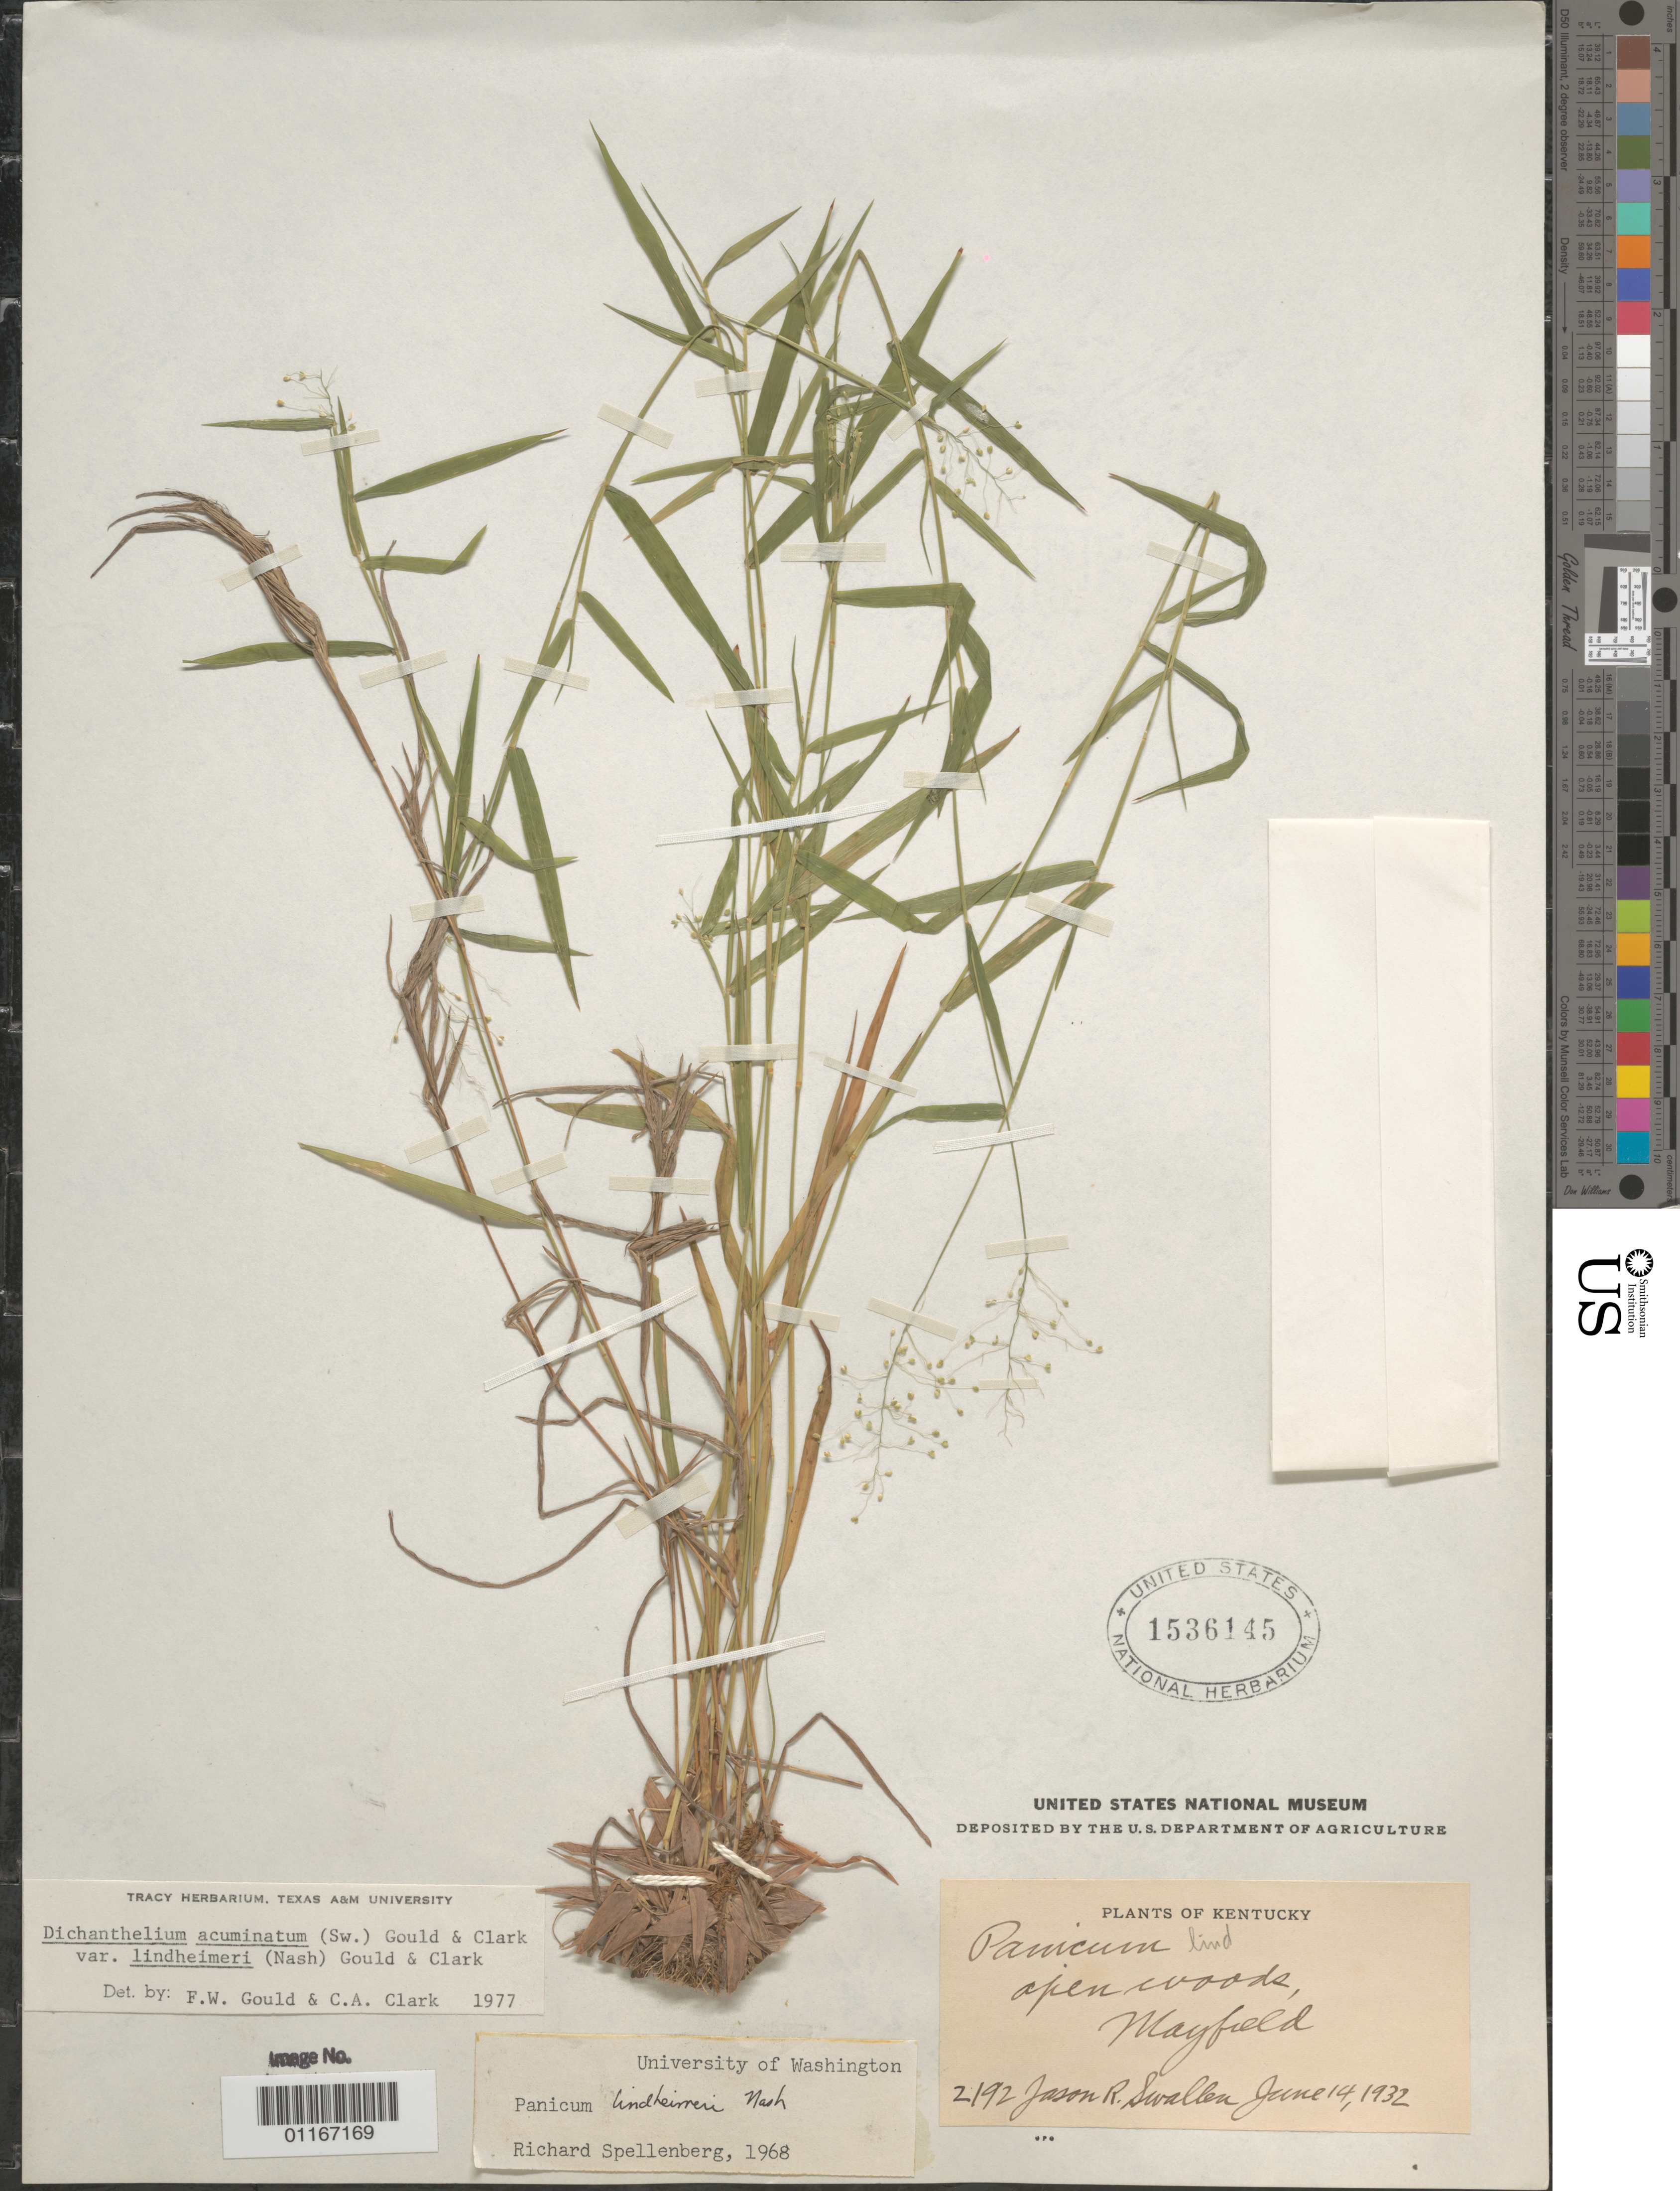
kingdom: Plantae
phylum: Tracheophyta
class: Liliopsida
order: Poales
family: Poaceae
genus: Dichanthelium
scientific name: Dichanthelium acuminatum var. lindheimeri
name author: (Nash) Gould & C.A. Clark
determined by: Gould, F. W.; Clark, C. A.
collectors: J. R. Swallen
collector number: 2192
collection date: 1932-06-14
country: United States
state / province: Kentucky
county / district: Graves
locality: Mayfield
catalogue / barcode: US 1536145